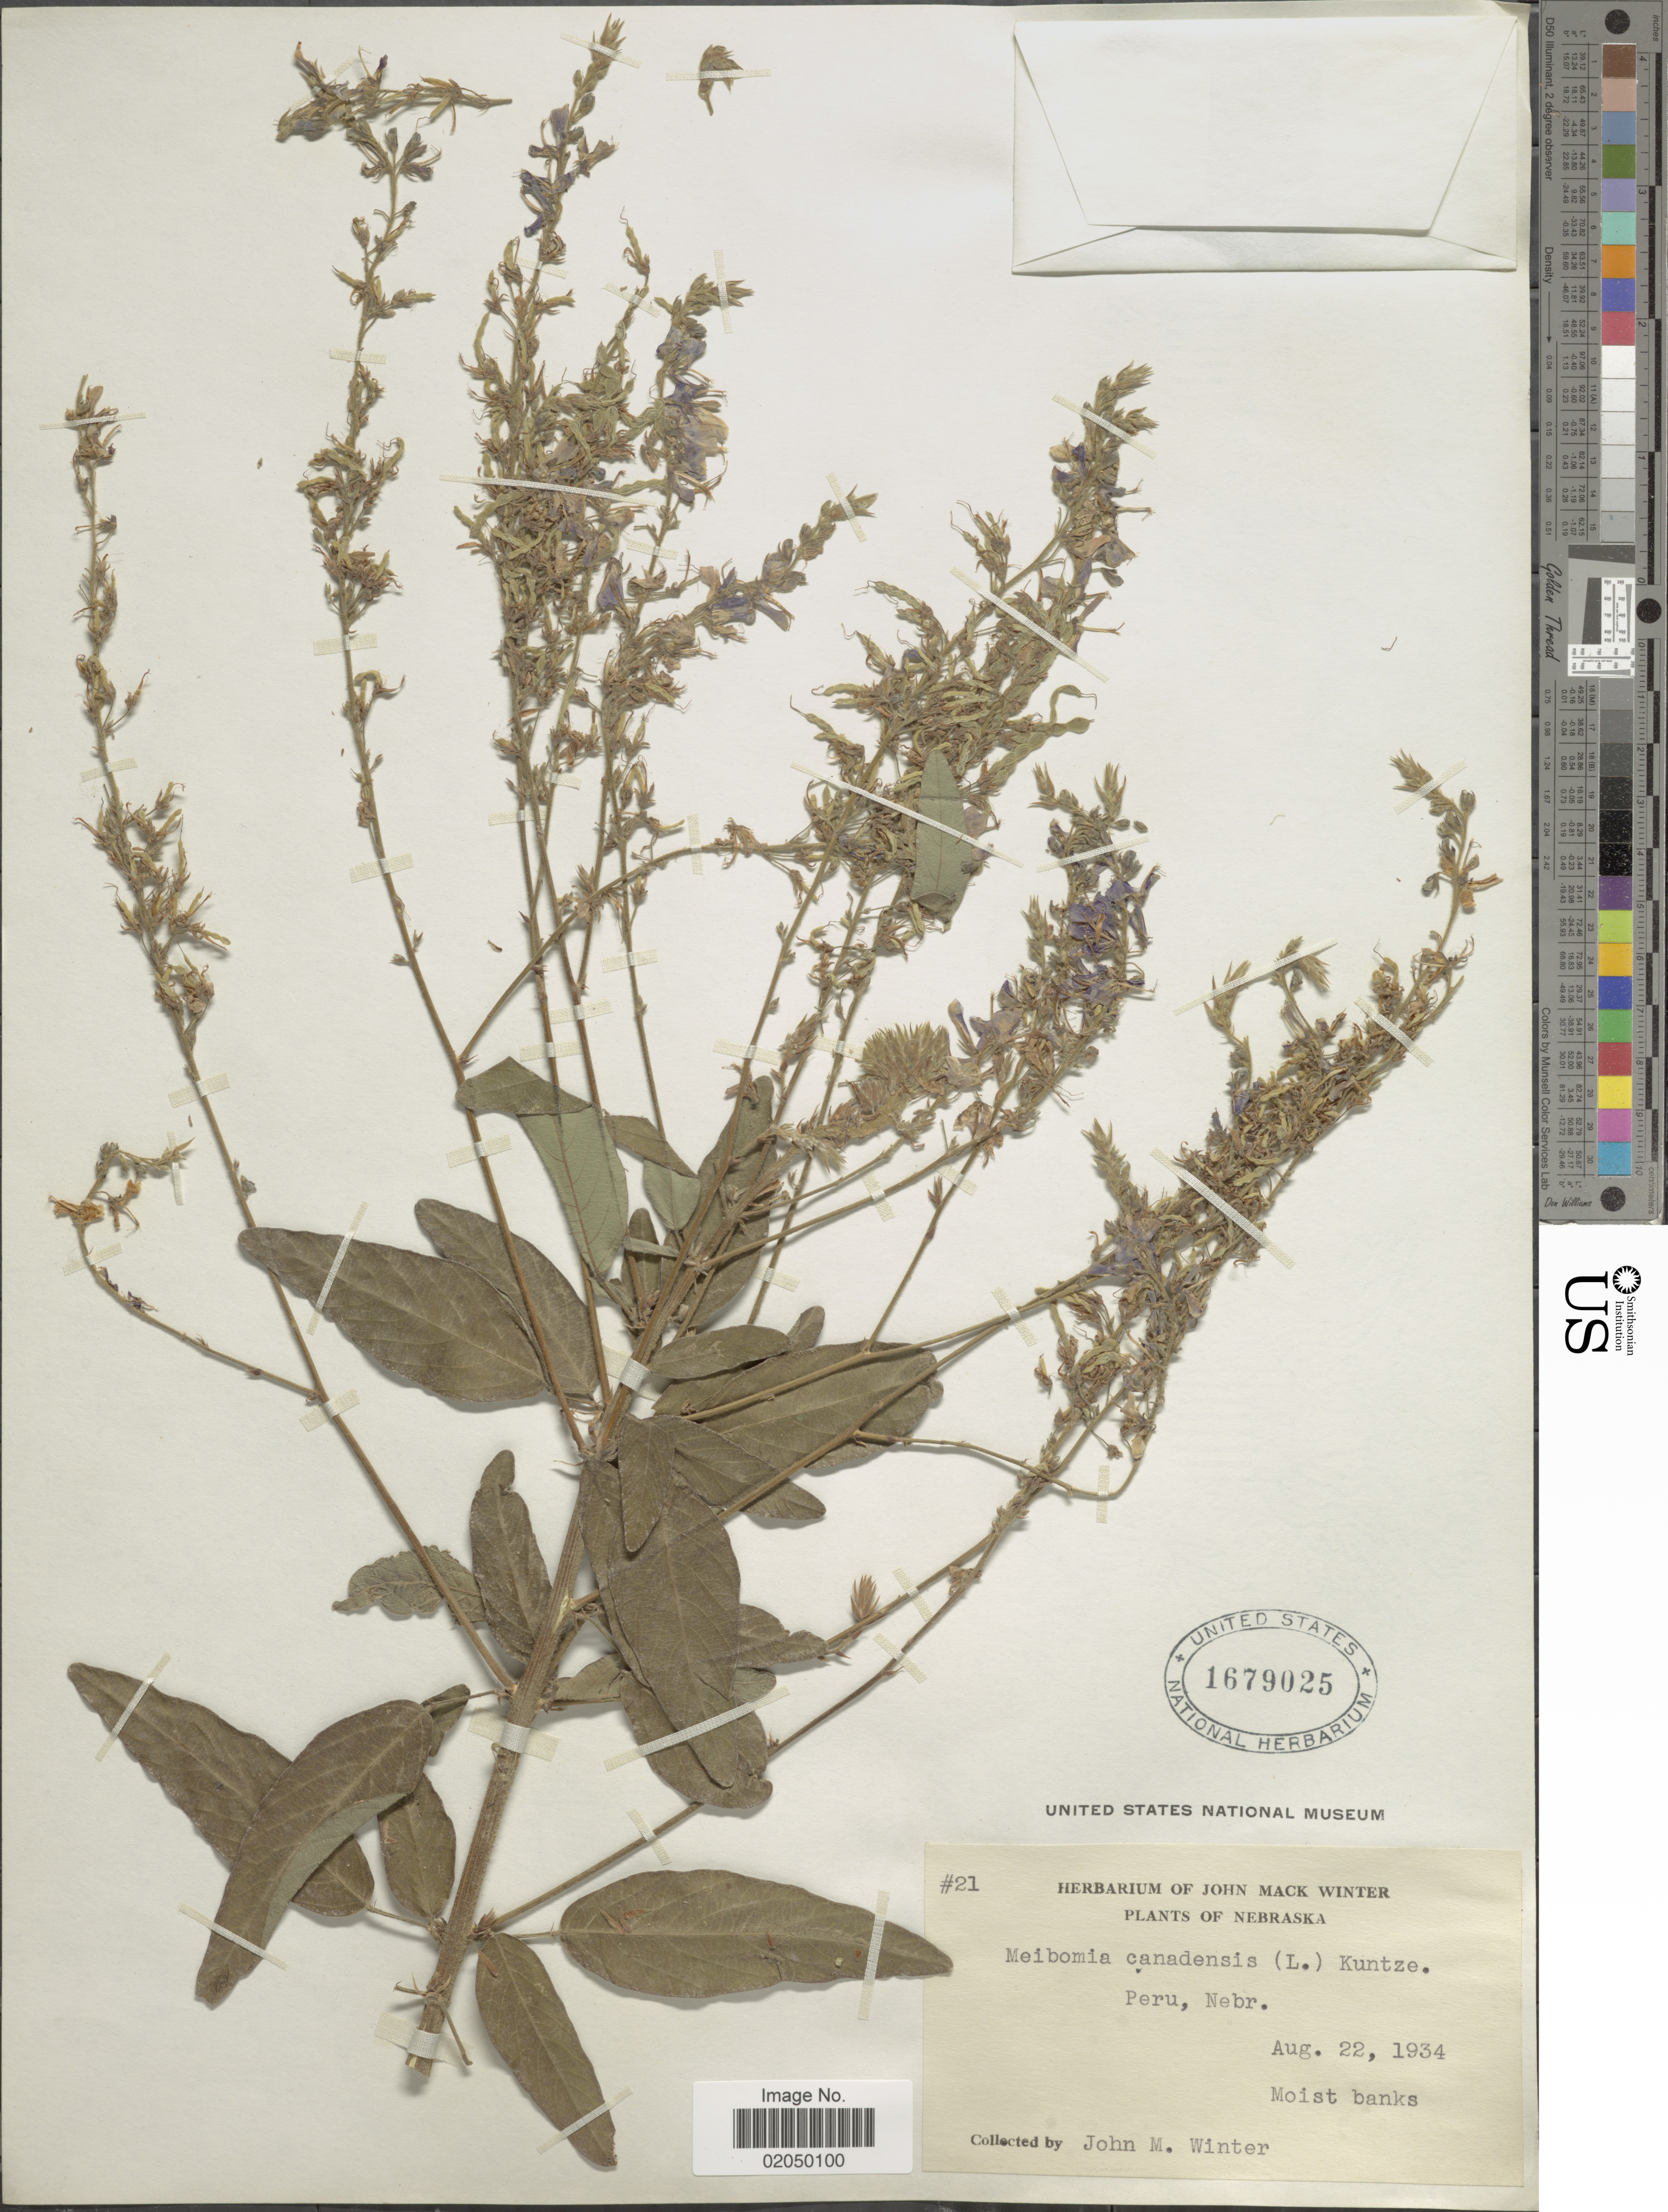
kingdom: Plantae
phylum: Tracheophyta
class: Magnoliopsida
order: Fabales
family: Fabaceae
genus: Desmodium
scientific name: Desmodium canadense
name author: (L.) DC.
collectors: J. M. Winter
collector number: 21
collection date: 1934-08-22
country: United States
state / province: Nebraska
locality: Peru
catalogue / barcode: US 1679025